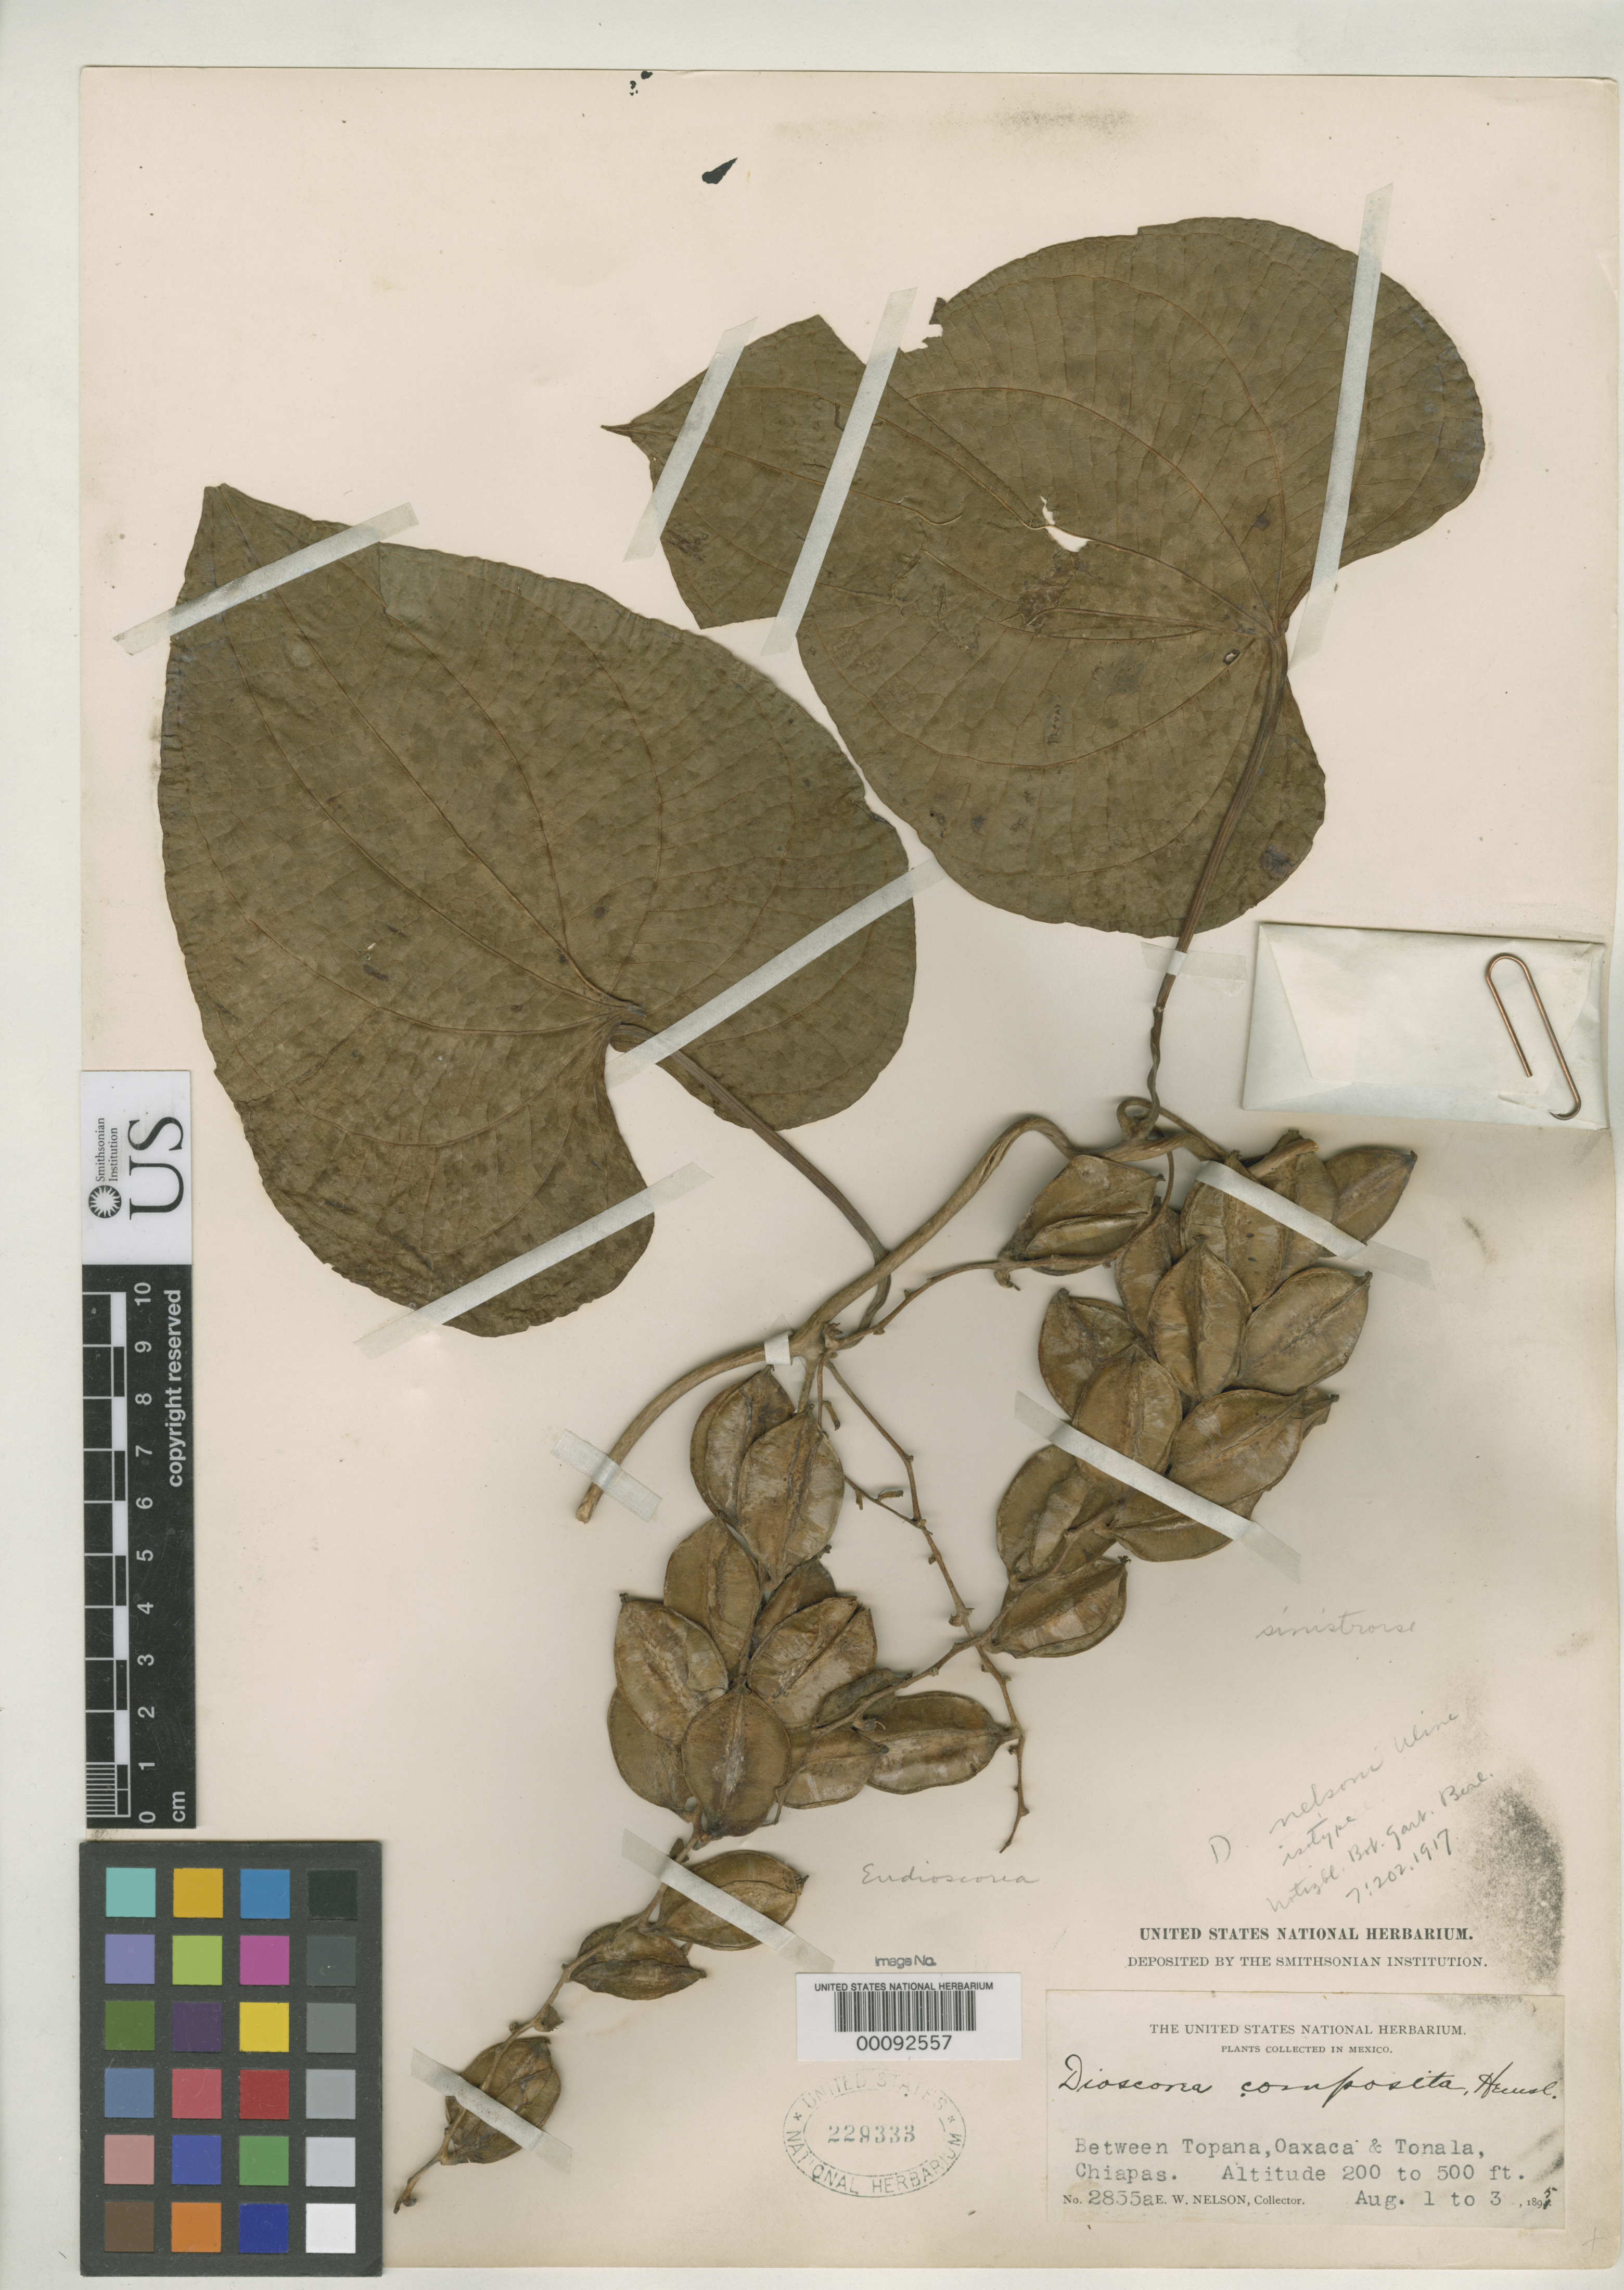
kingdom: Plantae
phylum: Tracheophyta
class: Liliopsida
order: Dioscoreales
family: Dioscoreaceae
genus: Dioscorea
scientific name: Dioscorea nelsonii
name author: Uline ex R. Knuth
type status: Lectotype; Isosyntype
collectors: E. W. Nelson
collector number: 2855 a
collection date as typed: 01 Aug 1895 to 03 Aug 1895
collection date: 1895-08-01/1895-08-03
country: Mexico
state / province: Chiapas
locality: Between Topana, Oaxaca, and Tonala, Chiapas.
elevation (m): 61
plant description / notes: US sheet apparently considered an isotype by Morton (not holotype as cited in Tropicos). Effectively lectotypified by Morton, but without specifying a herbarium.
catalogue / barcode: US 229333